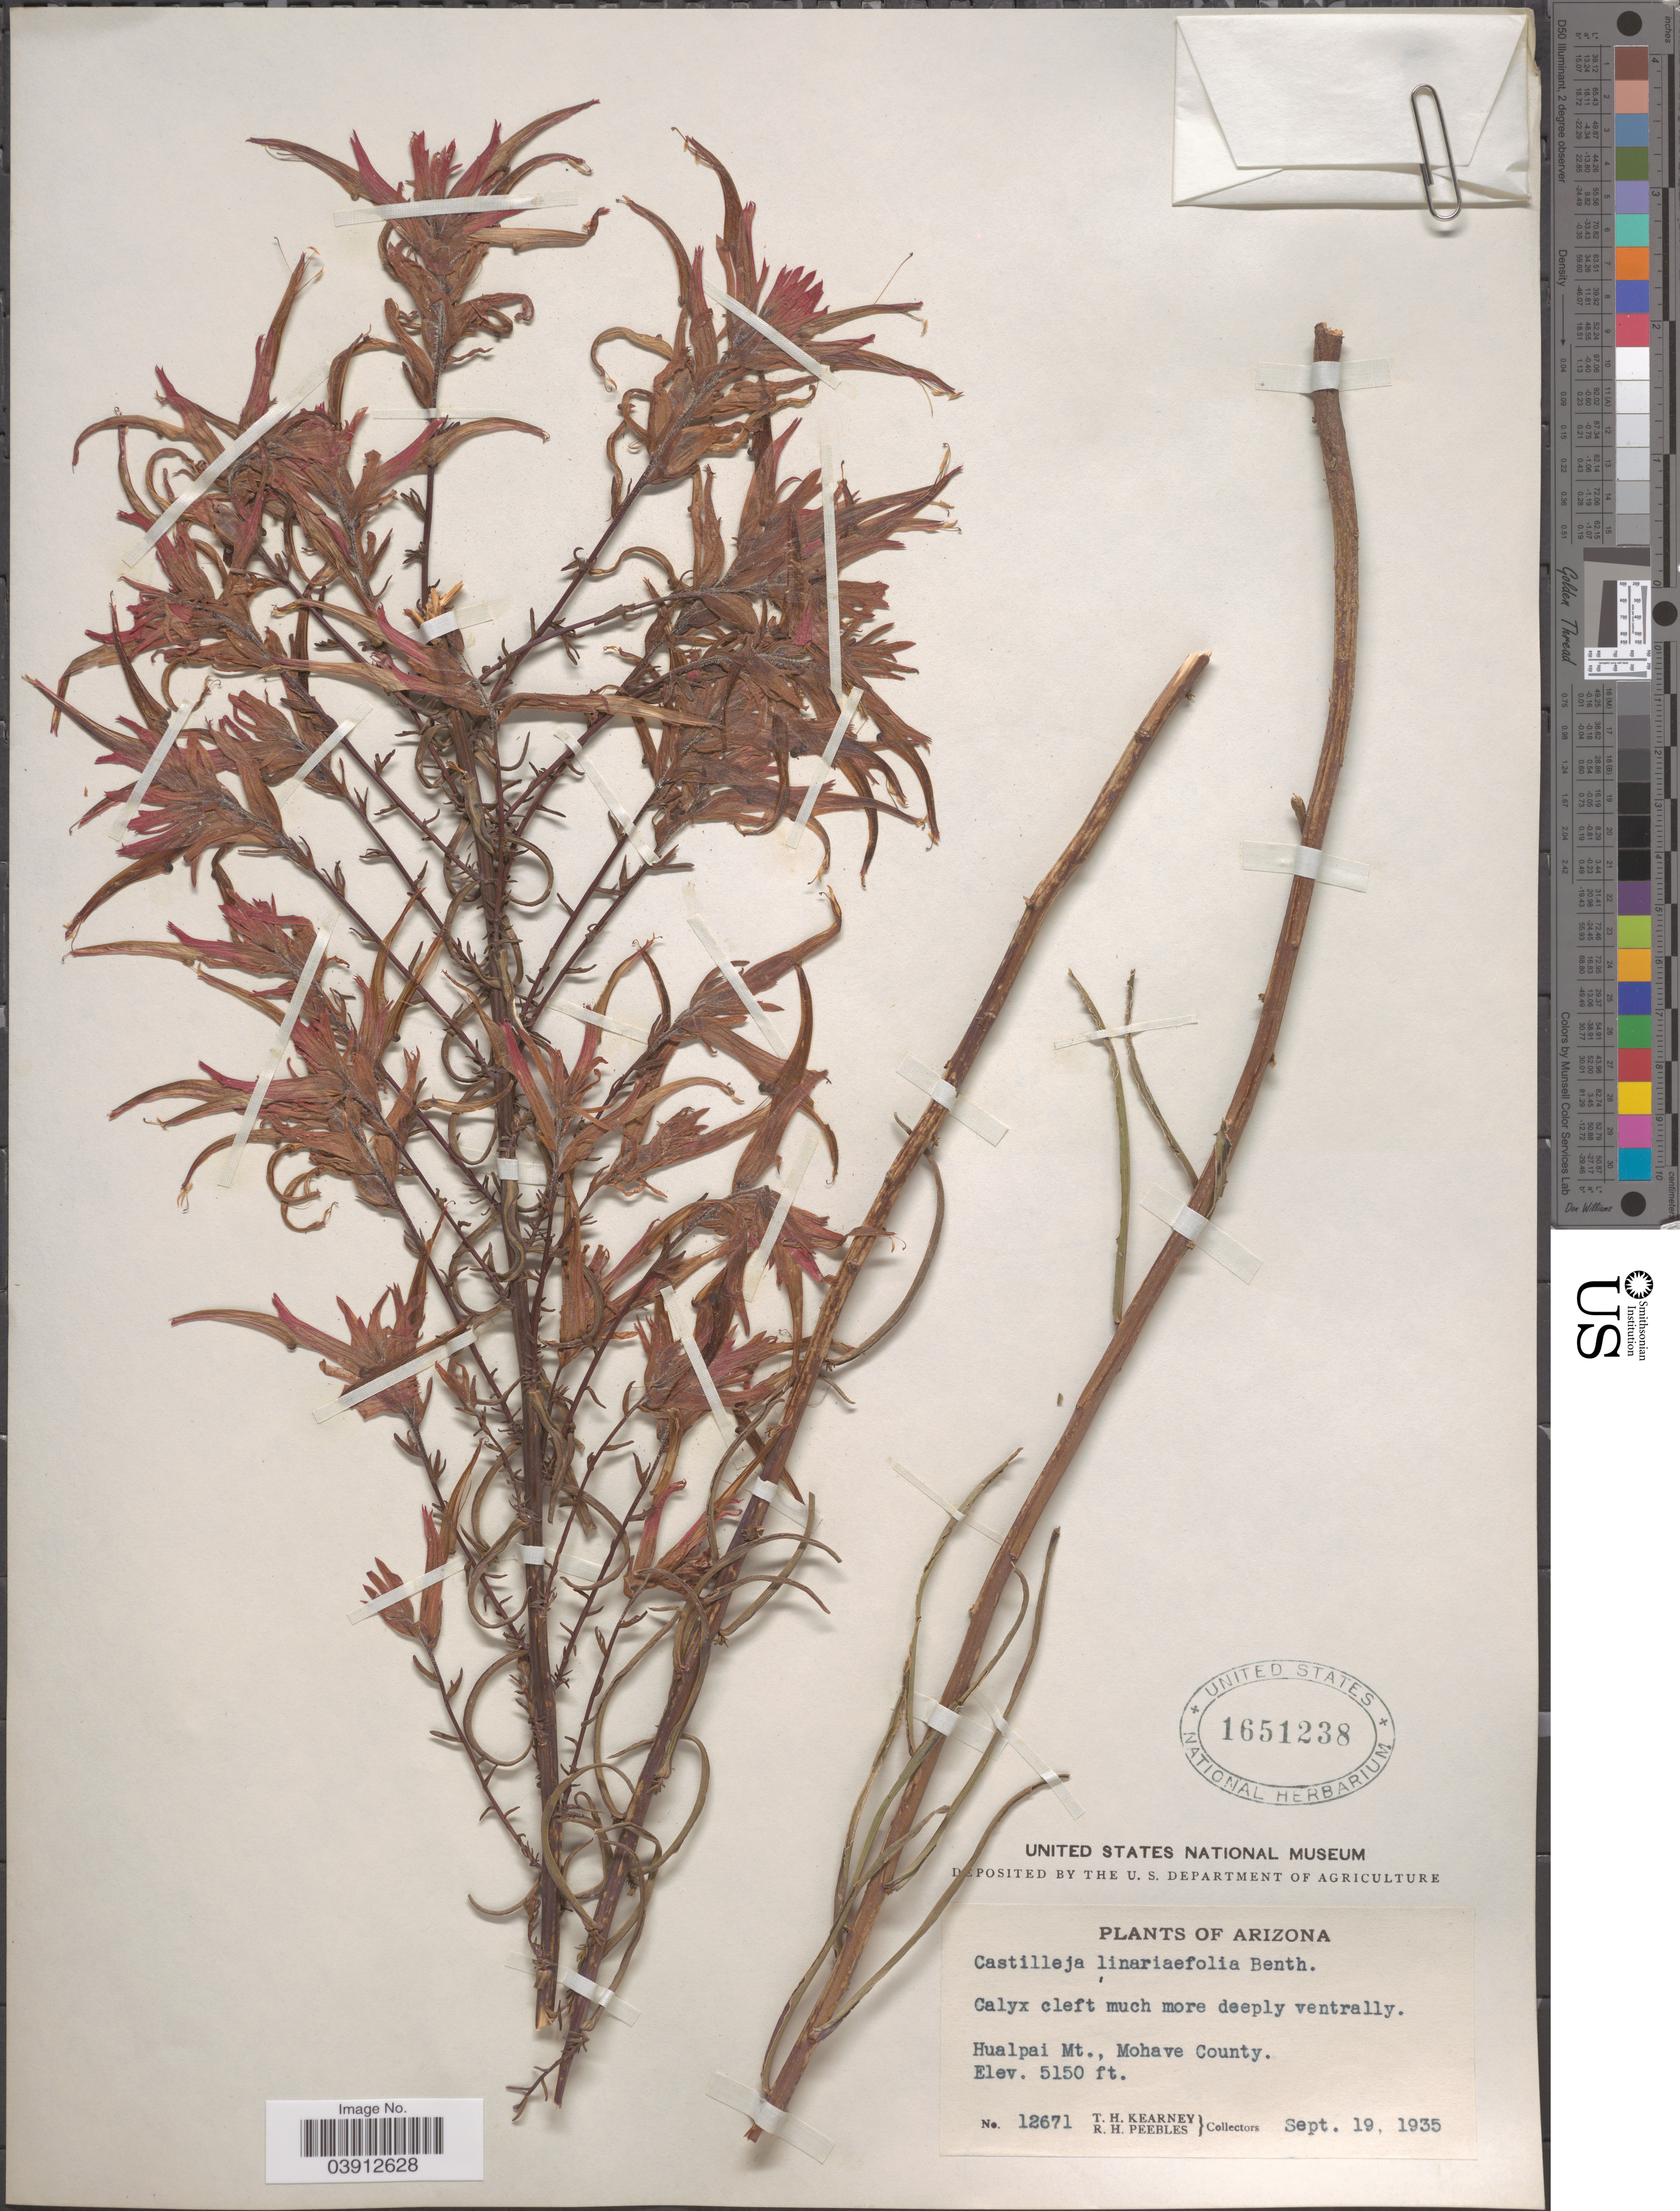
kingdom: Plantae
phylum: Tracheophyta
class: Magnoliopsida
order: Lamiales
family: Orobanchaceae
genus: Castilleja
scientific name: Castilleja linariifolia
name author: Benth.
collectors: T. H. Kearney & R. H. Peebles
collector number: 12671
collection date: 1935-09-19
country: United States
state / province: Arizona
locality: Hualpai Mt., Mohave County.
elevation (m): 1570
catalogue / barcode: US 1651238